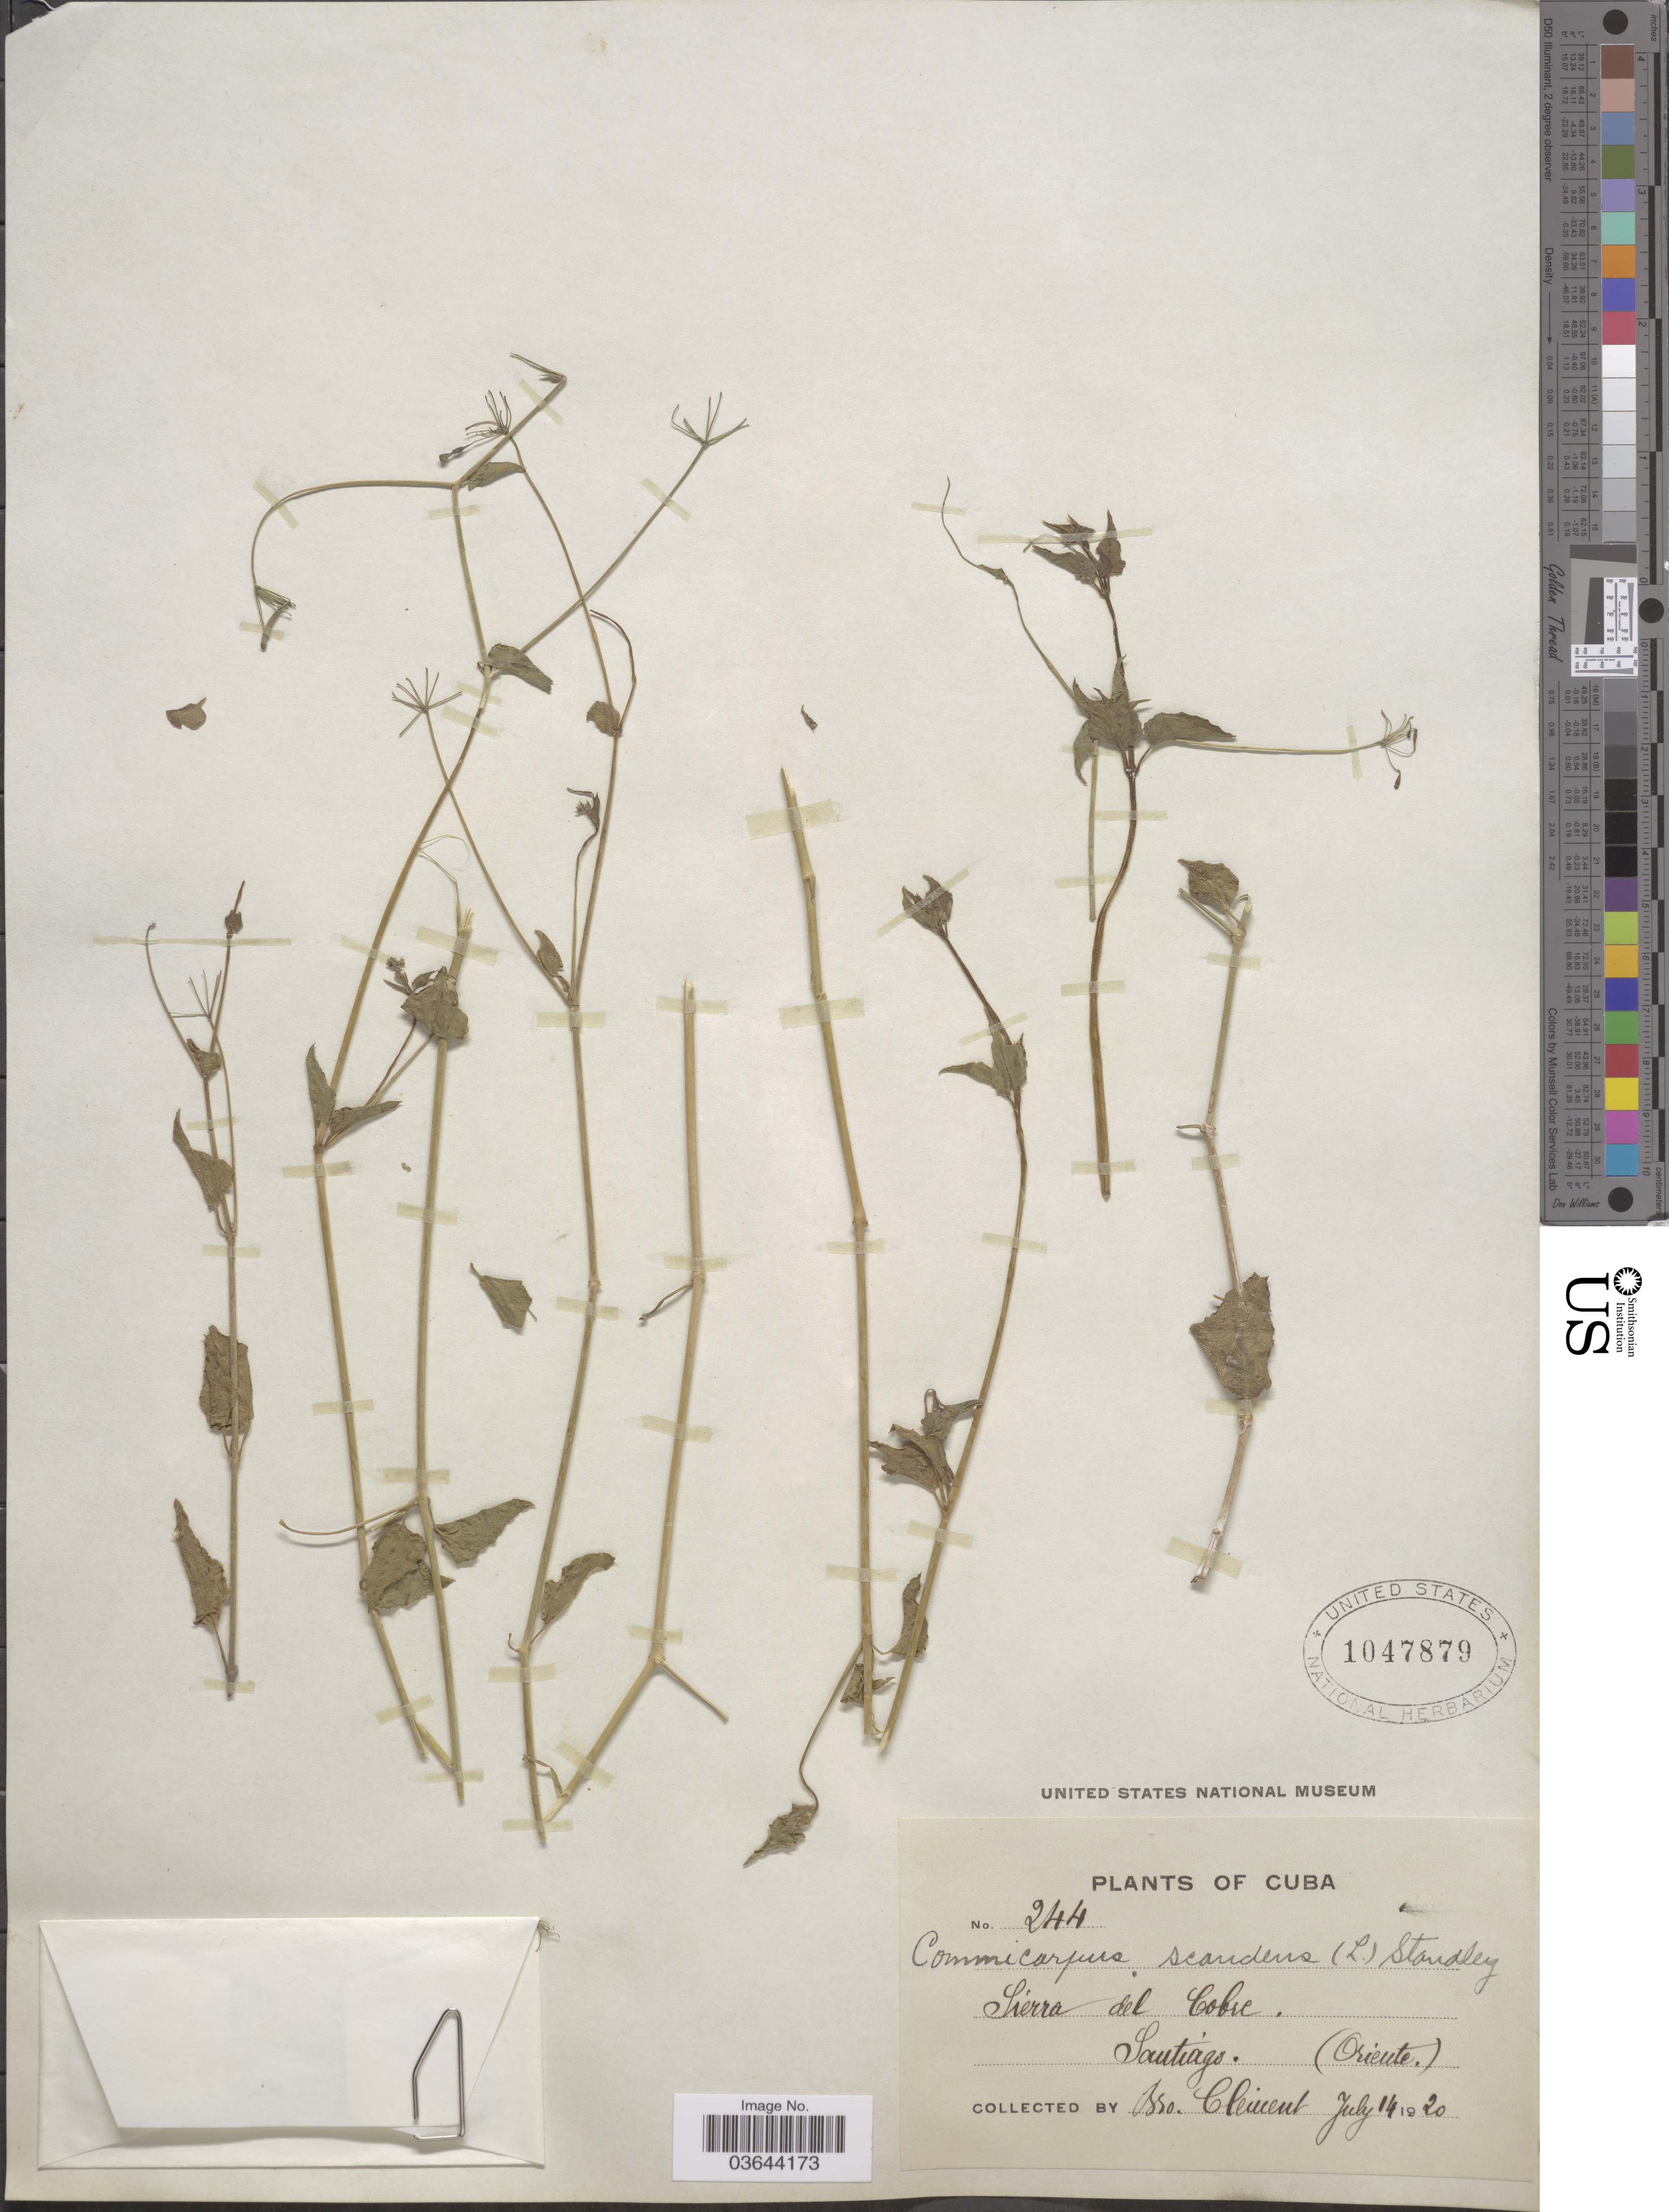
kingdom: Plantae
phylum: Tracheophyta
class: Magnoliopsida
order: Caryophyllales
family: Nyctaginaceae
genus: Commicarpus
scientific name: Commicarpus scandens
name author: (L.) Standl.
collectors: B. Clement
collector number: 244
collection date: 1920-07-14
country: Cuba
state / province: Oriente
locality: Sierra del Cobre. Santiago. (Oriente).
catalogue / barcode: US 1047879